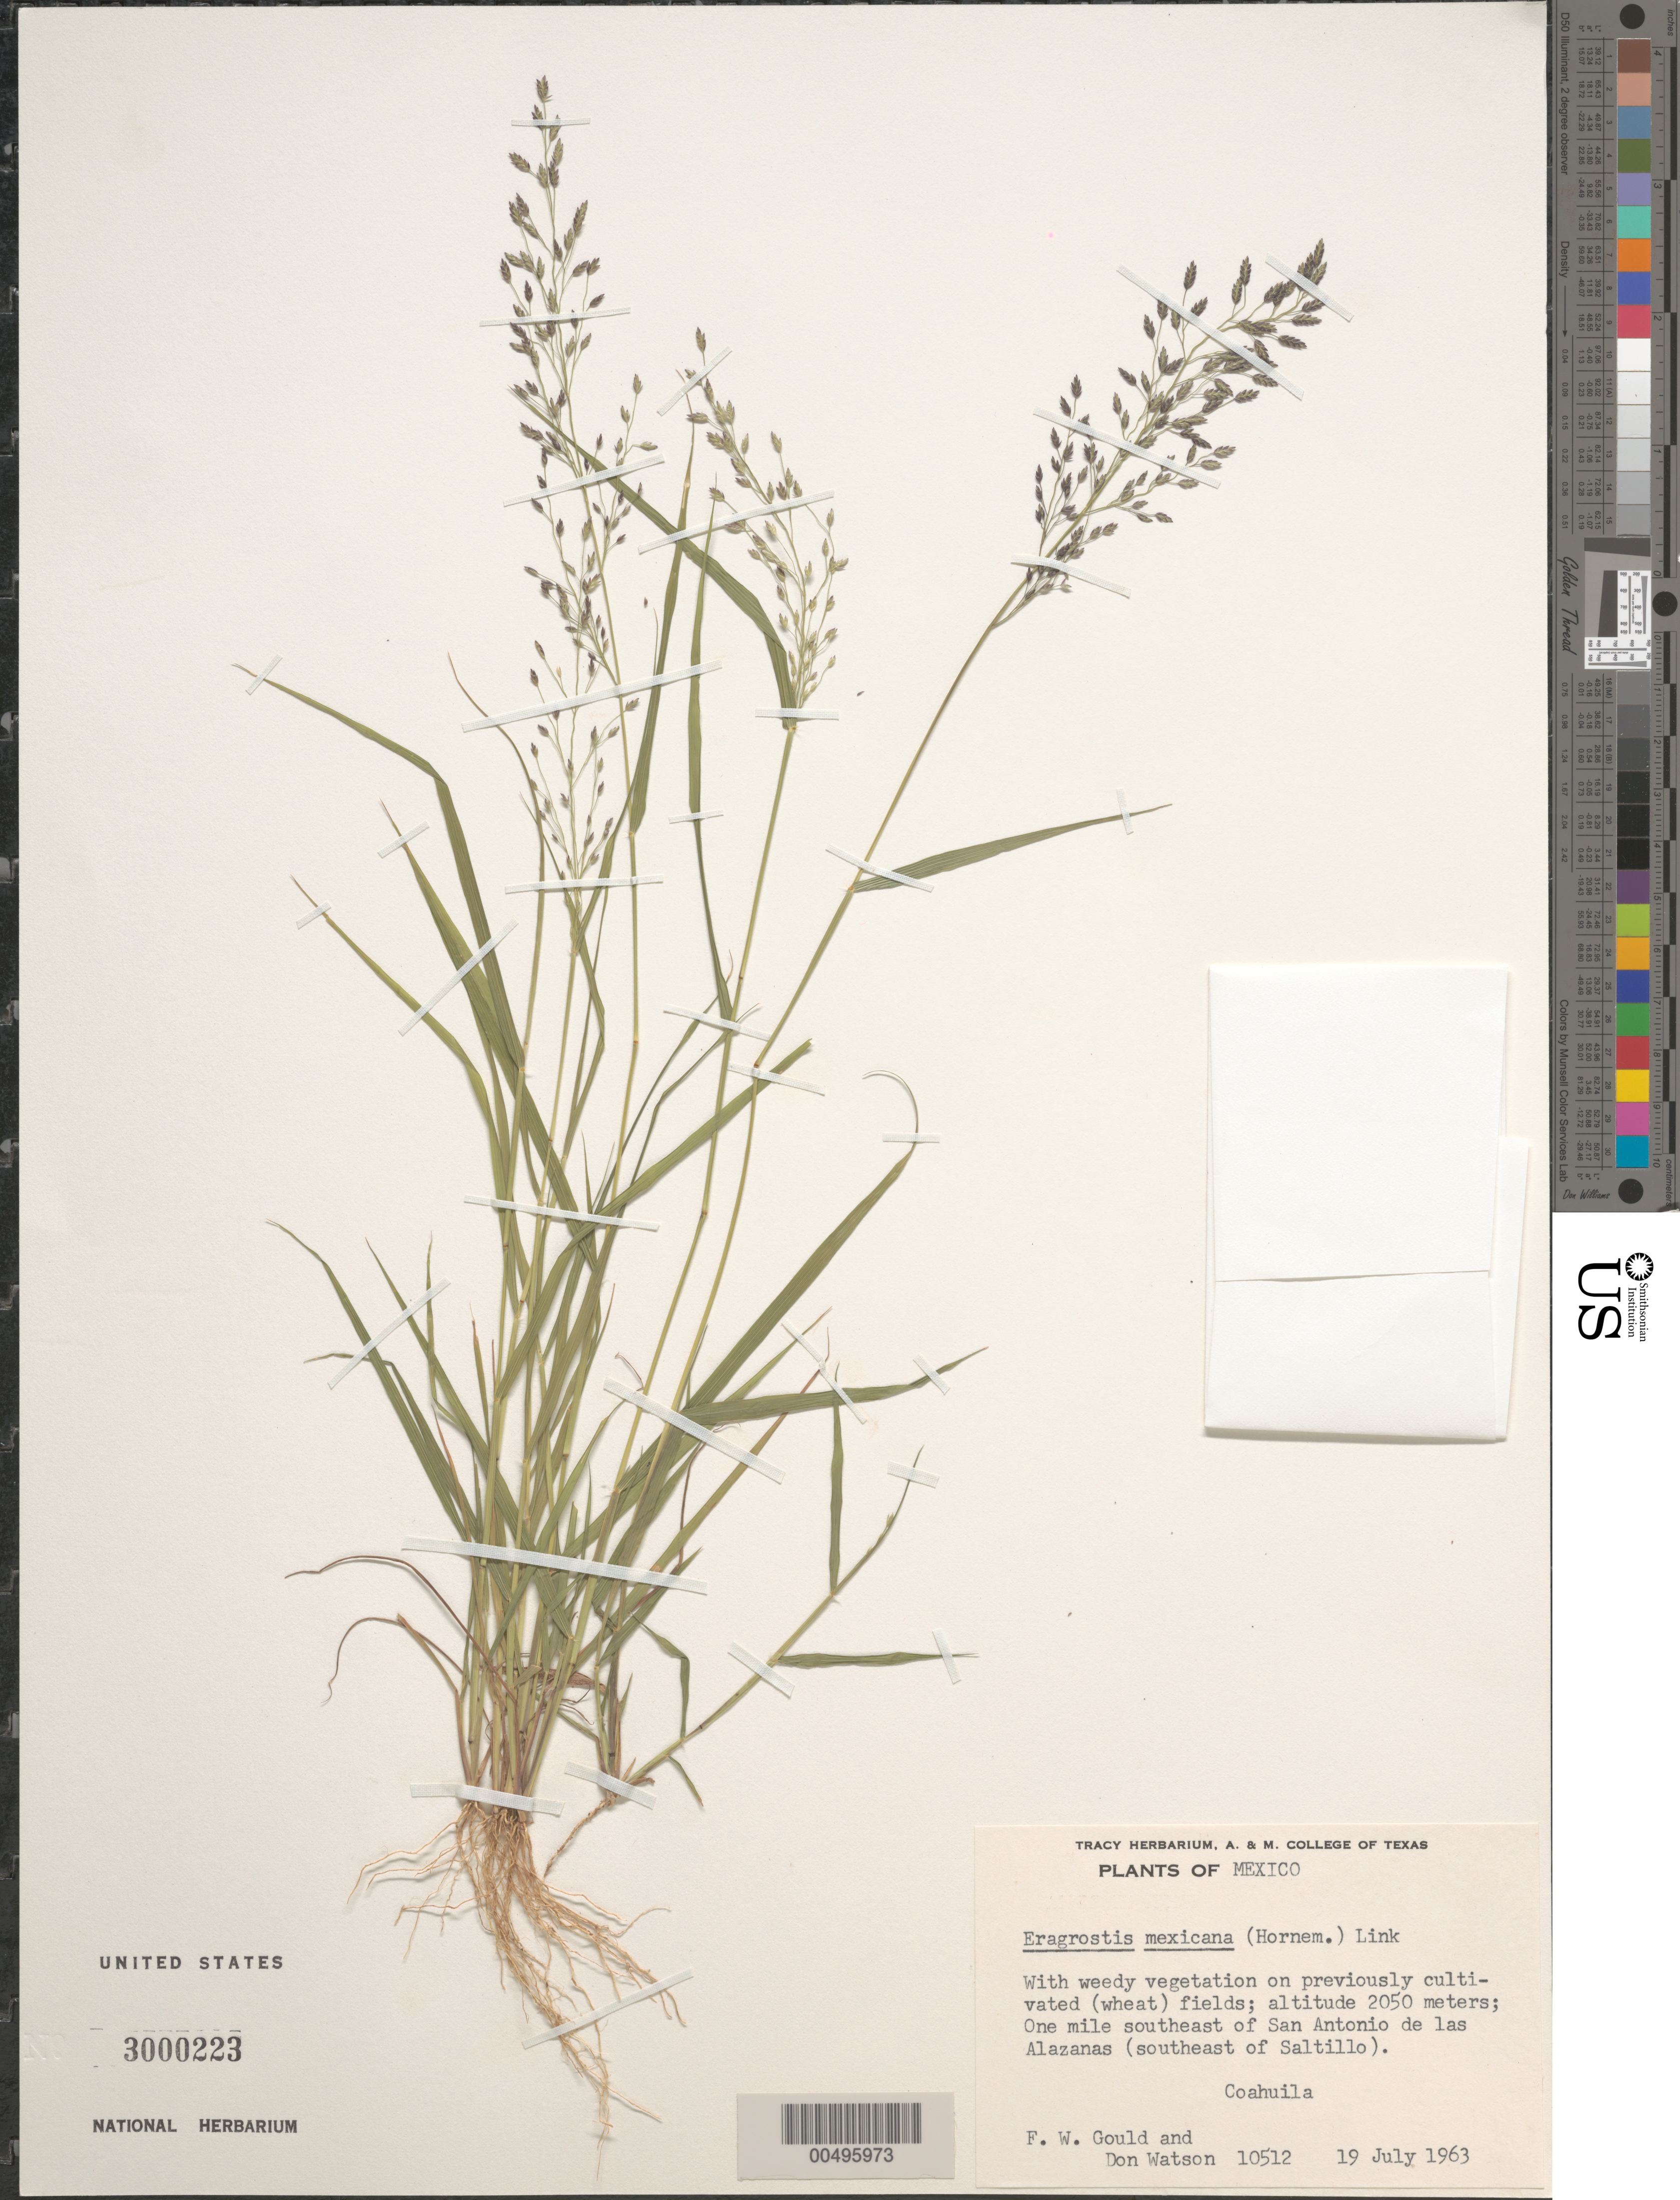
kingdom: Plantae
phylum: Tracheophyta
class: Liliopsida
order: Poales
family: Poaceae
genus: Eragrostis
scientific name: Eragrostis mexicana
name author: (Hornem.) Link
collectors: F. W. Gould & D. Watson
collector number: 10512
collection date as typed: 19 Jul 1963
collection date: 1963-07-19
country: Mexico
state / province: Coahuila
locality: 1 mi SE of San Antonio de las Alazanas (SE of Saltillo)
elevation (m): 2050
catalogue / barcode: US 3000223